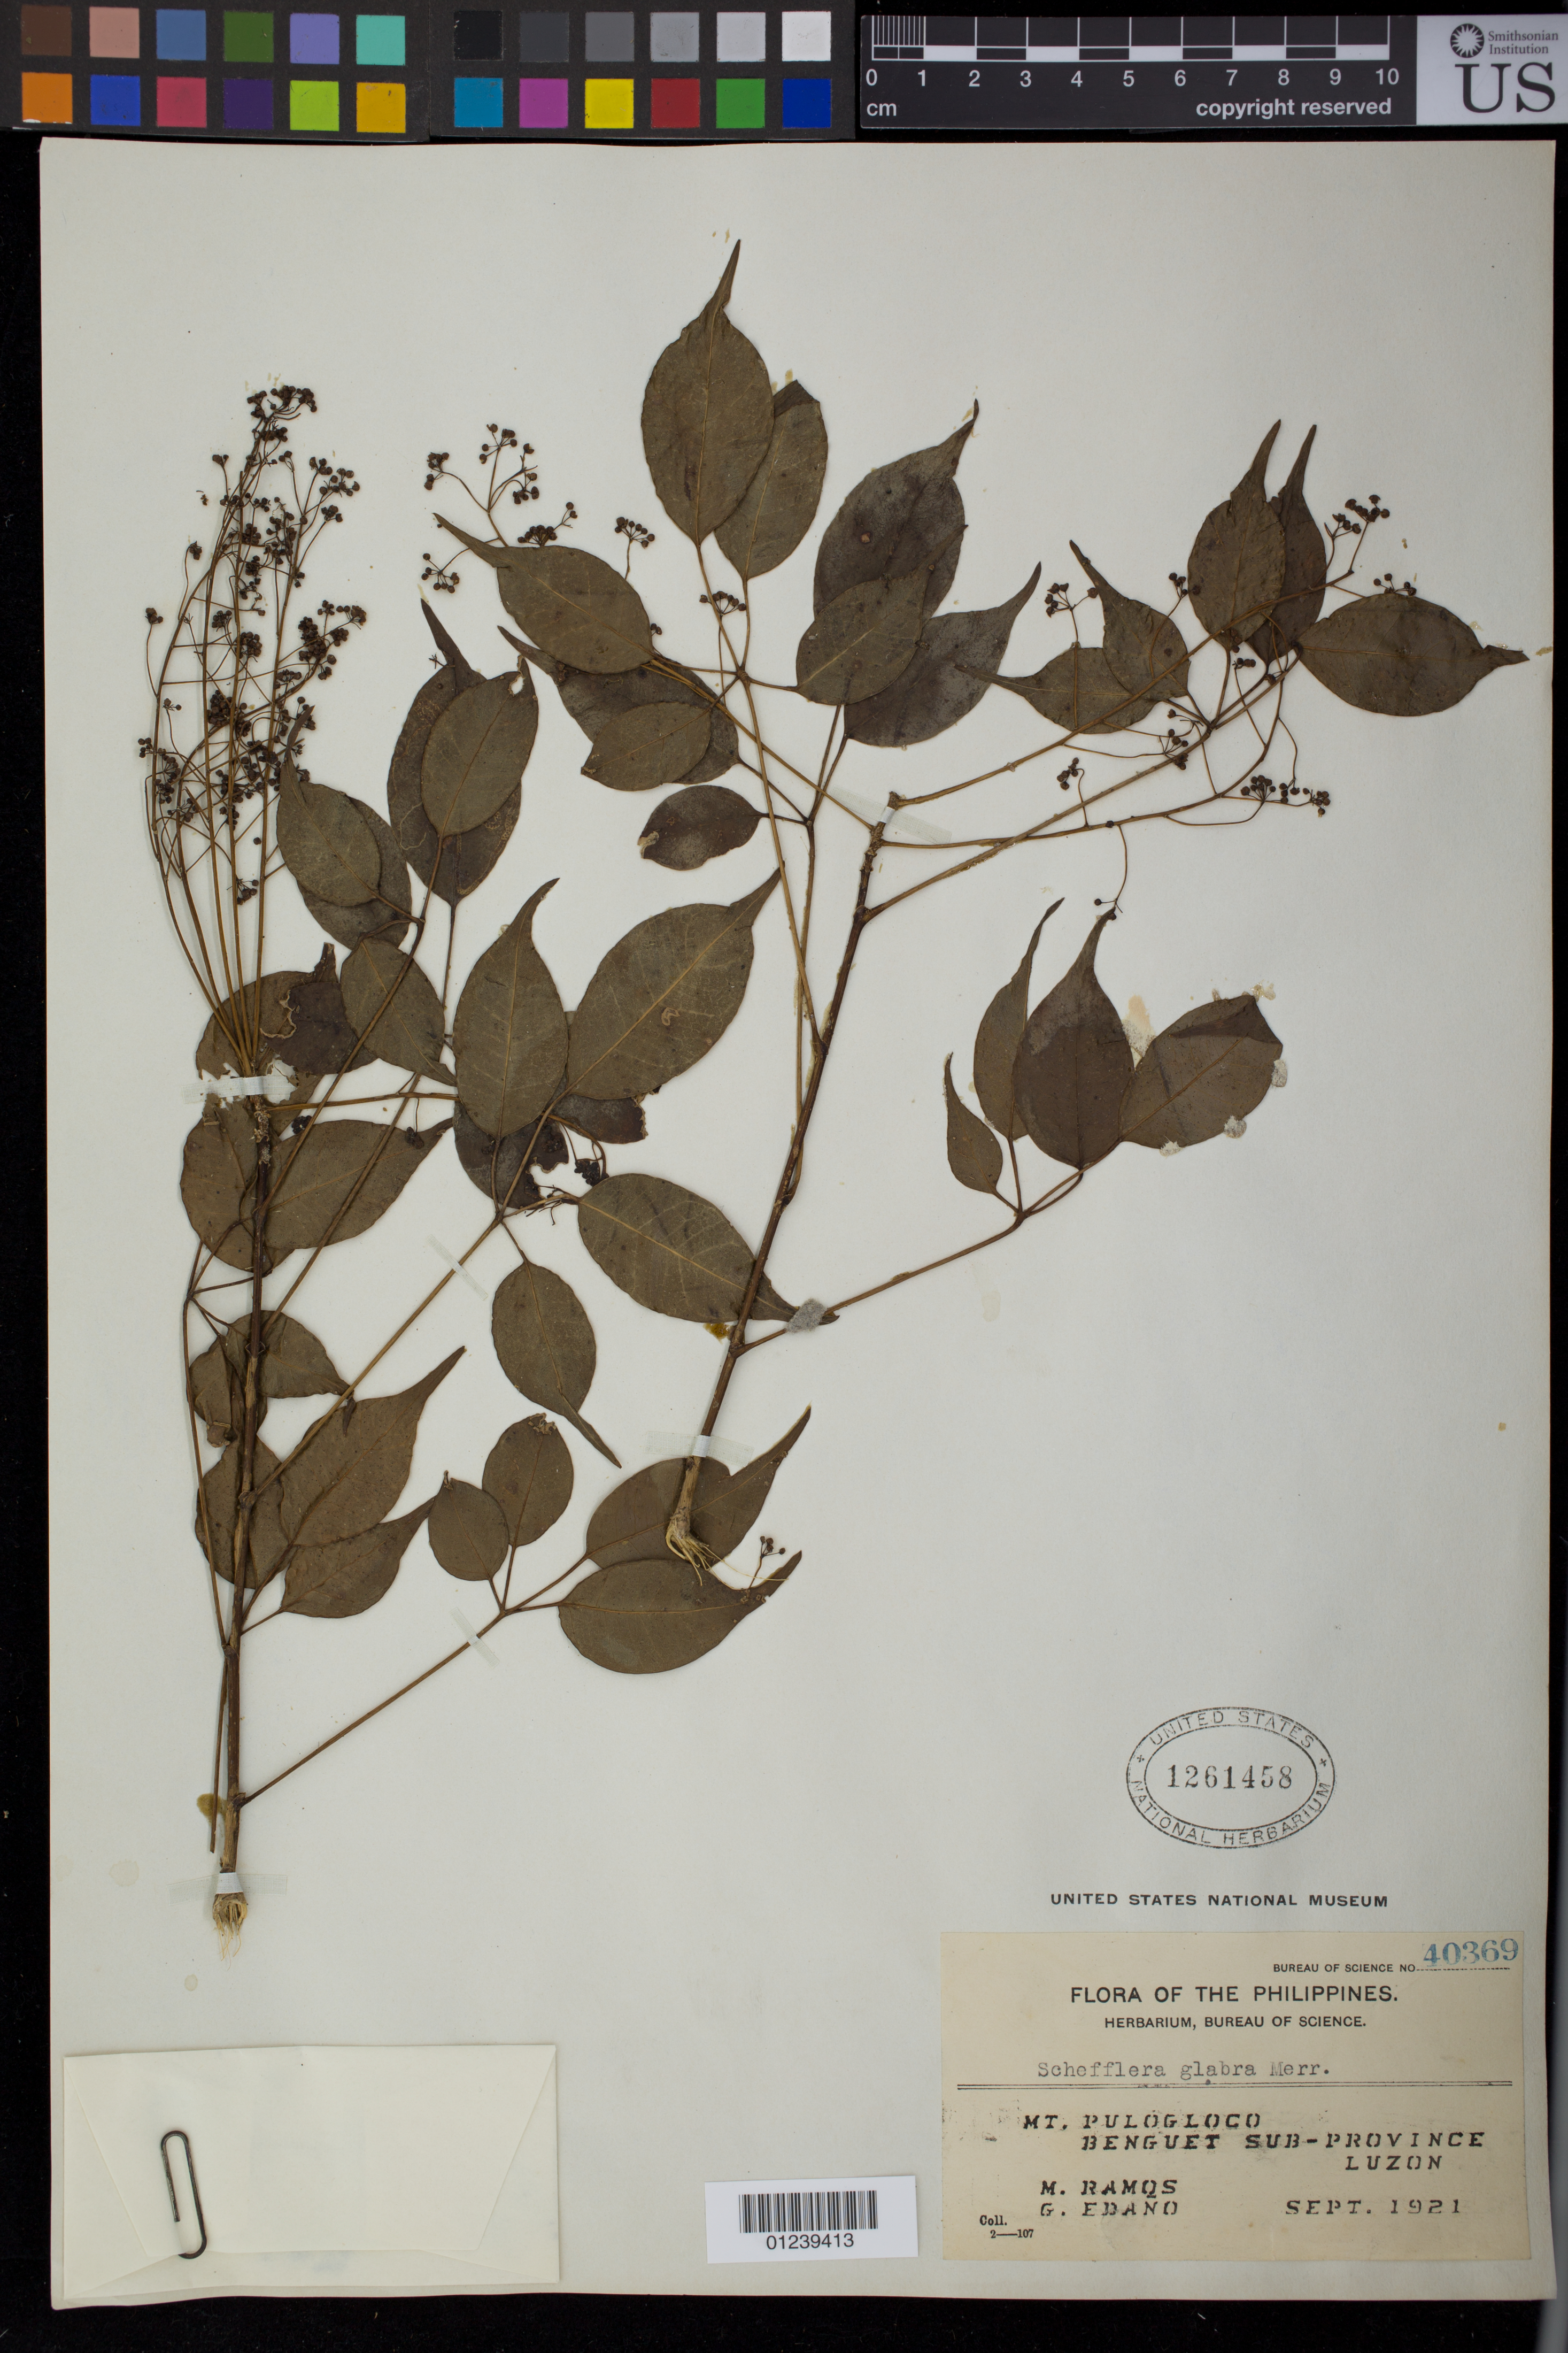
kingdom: Plantae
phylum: Tracheophyta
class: Magnoliopsida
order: Apiales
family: Araliaceae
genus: Schefflera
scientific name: Schefflera glabra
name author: Merr.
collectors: M. Ramos & M. Ramos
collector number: Bur. Sci. 40369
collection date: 1921-09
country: Philippines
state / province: Cordillera (Administrative Region)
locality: Mt. Pulogloco, Benguet Sub-Province, Luzon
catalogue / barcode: US 1261458